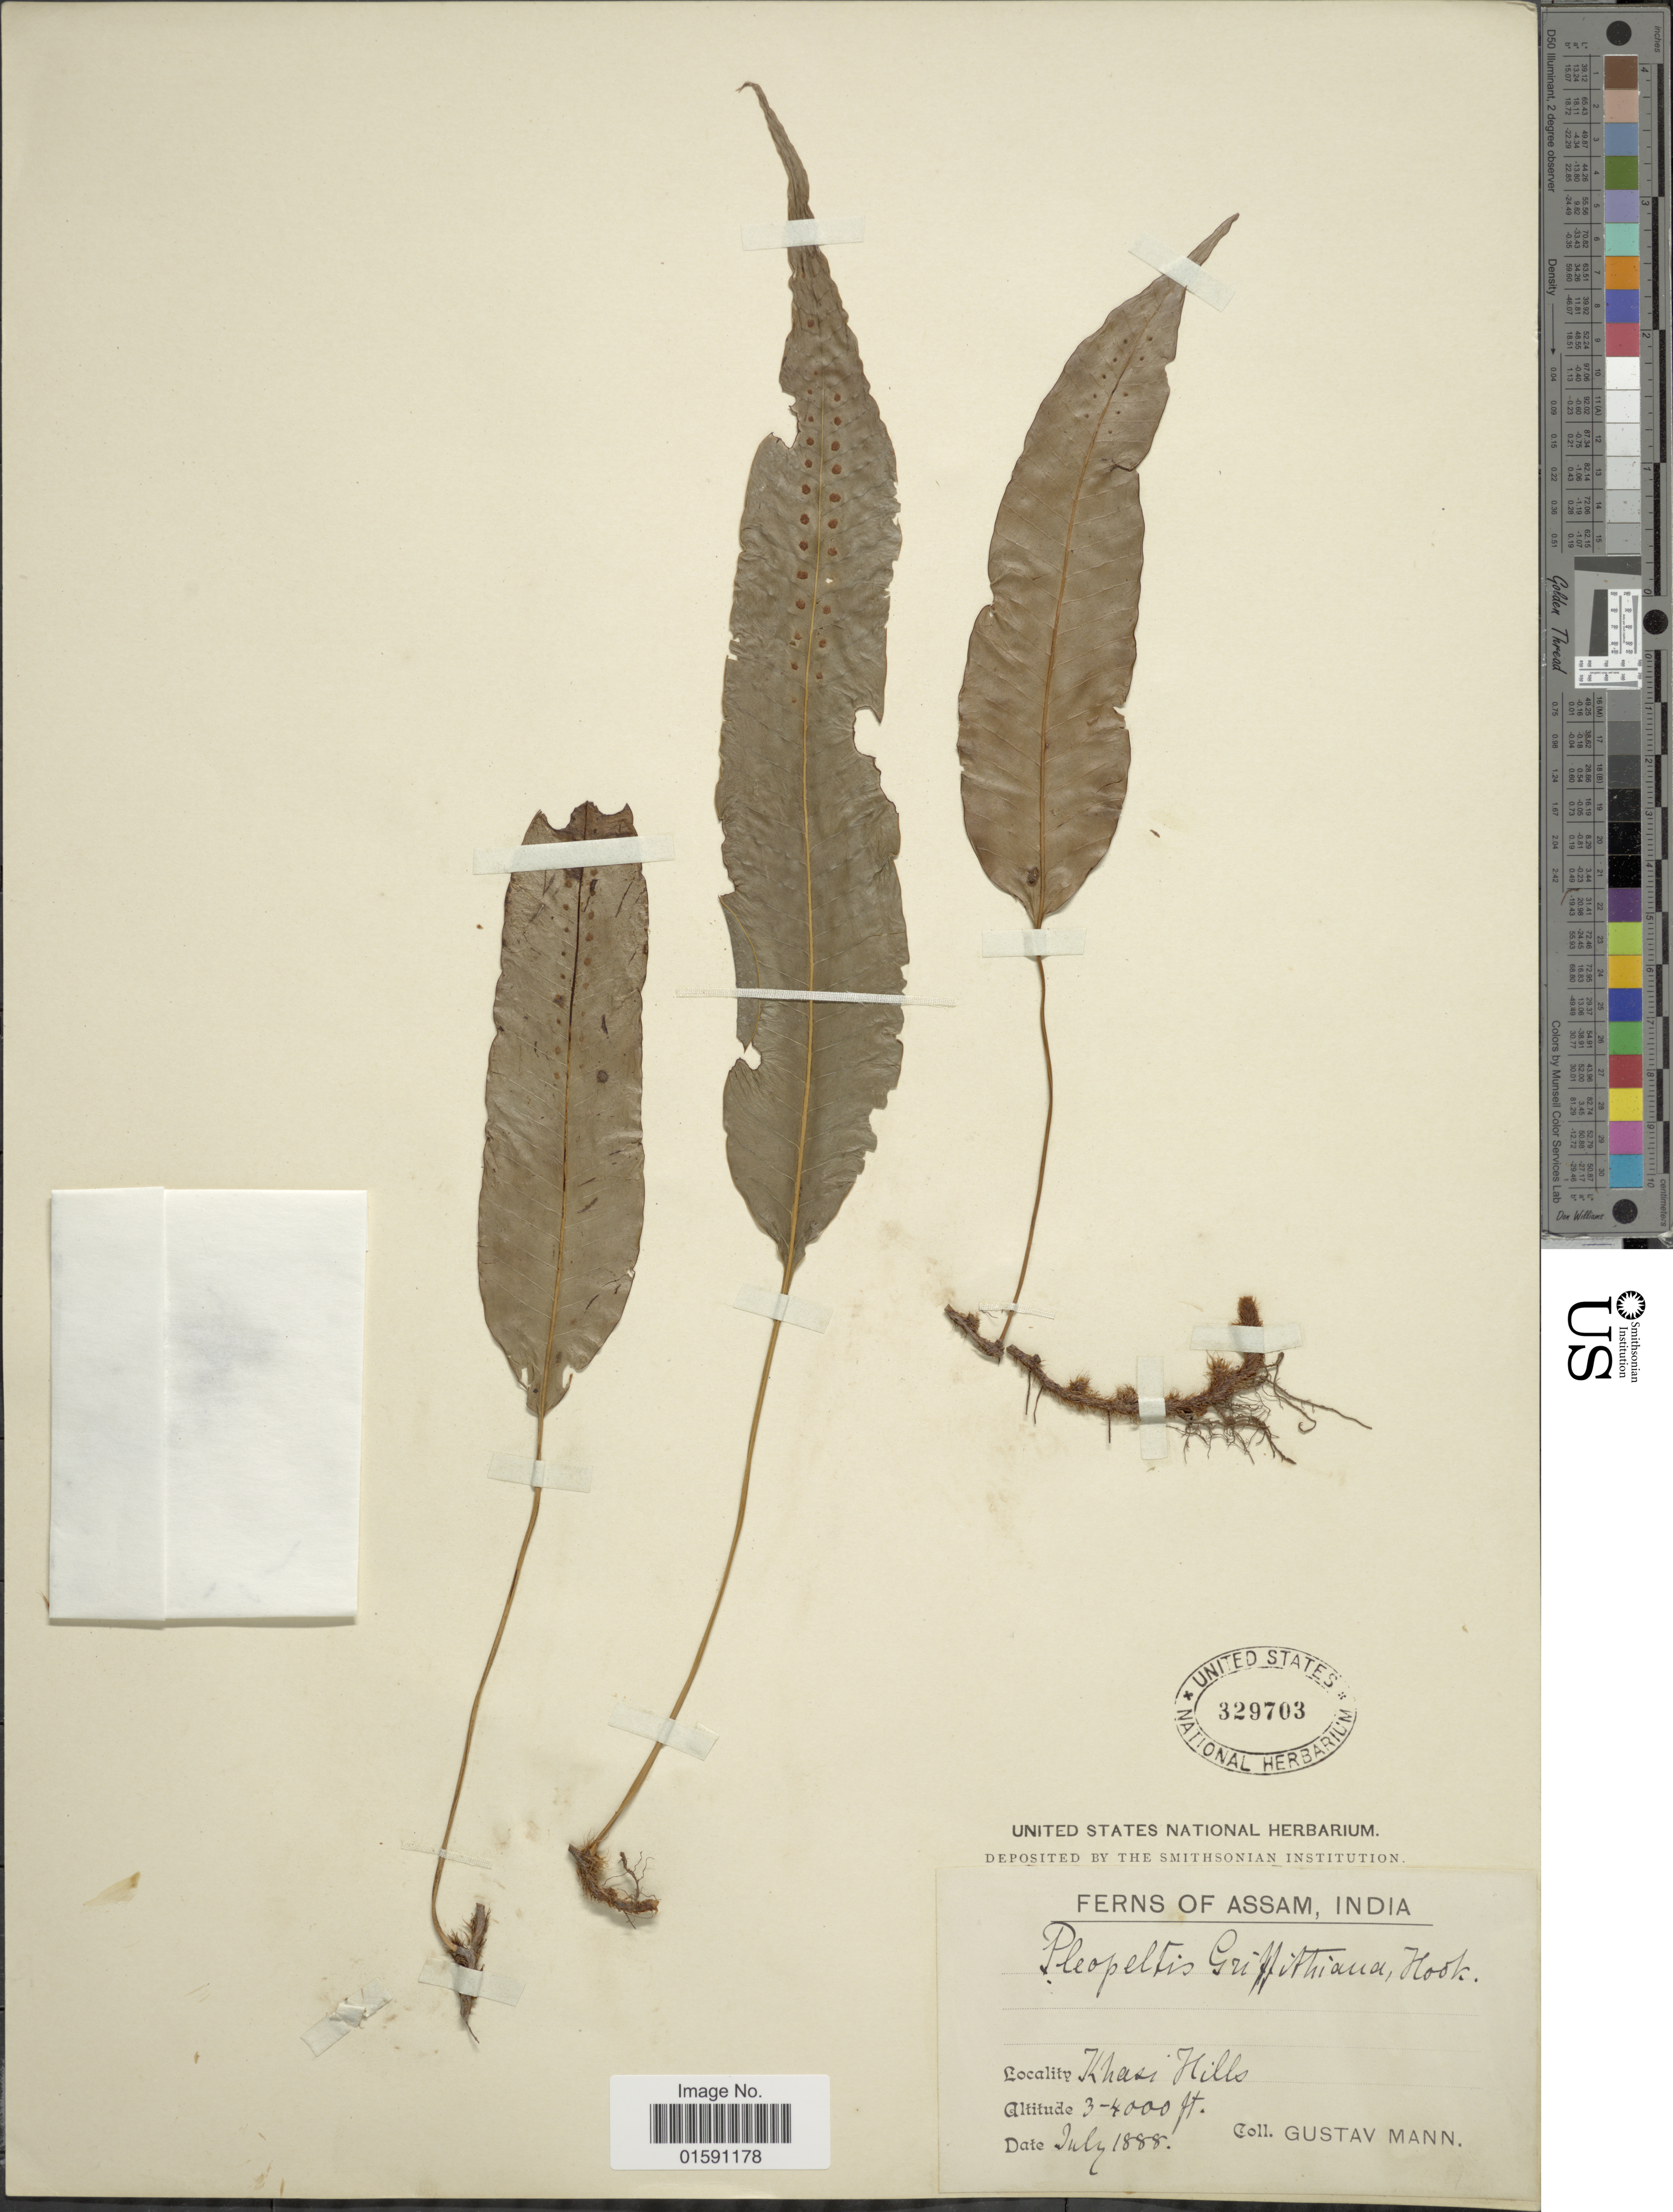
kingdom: Plantae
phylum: Tracheophyta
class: Polypodiopsida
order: Polypodiales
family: Polypodiaceae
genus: Selliguea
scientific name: Selliguea griffithiana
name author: (Hook.) Fraser-Jenk.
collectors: G. Mann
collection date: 1888-07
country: India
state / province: Meghalaya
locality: Khasi Hills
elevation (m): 914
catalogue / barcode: US 329703